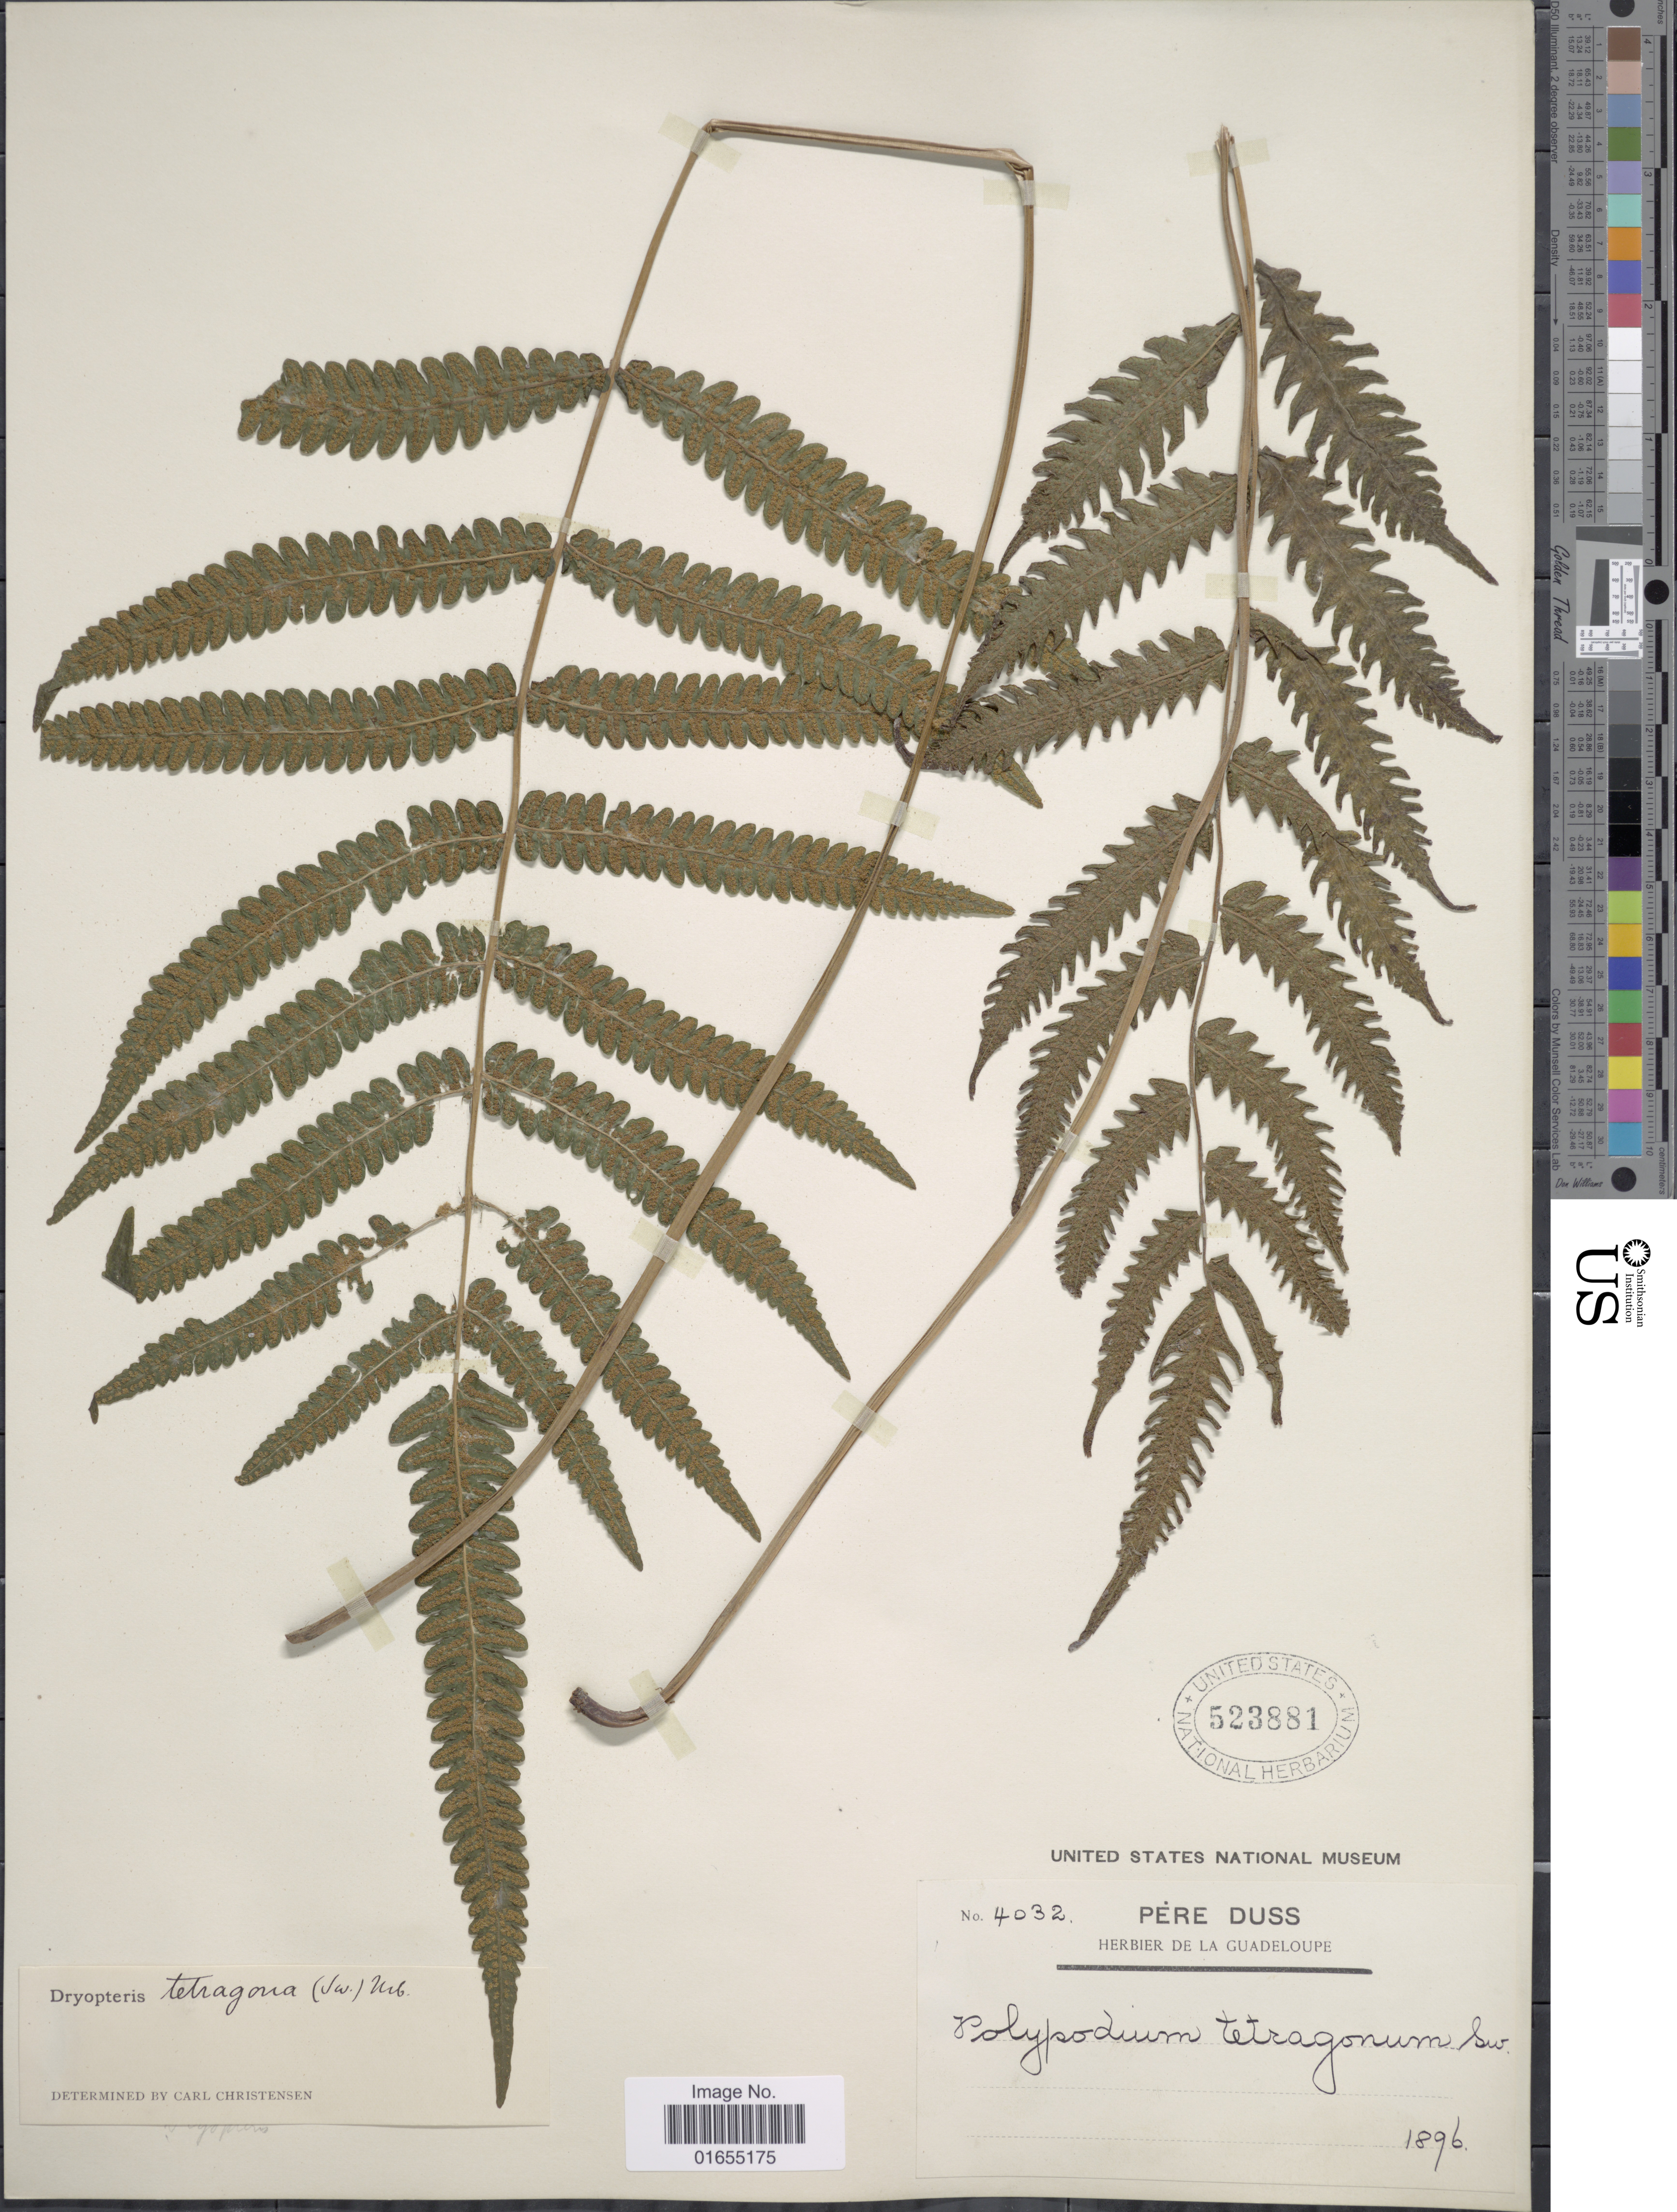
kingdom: Plantae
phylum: Tracheophyta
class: Polypodiopsida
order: Polypodiales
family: Thelypteridaceae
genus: Goniopteris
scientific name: Goniopteris subtetragona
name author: (Link) Vareschi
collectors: Père Duss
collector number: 4032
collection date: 1896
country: Guadeloupe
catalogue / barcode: US 523881